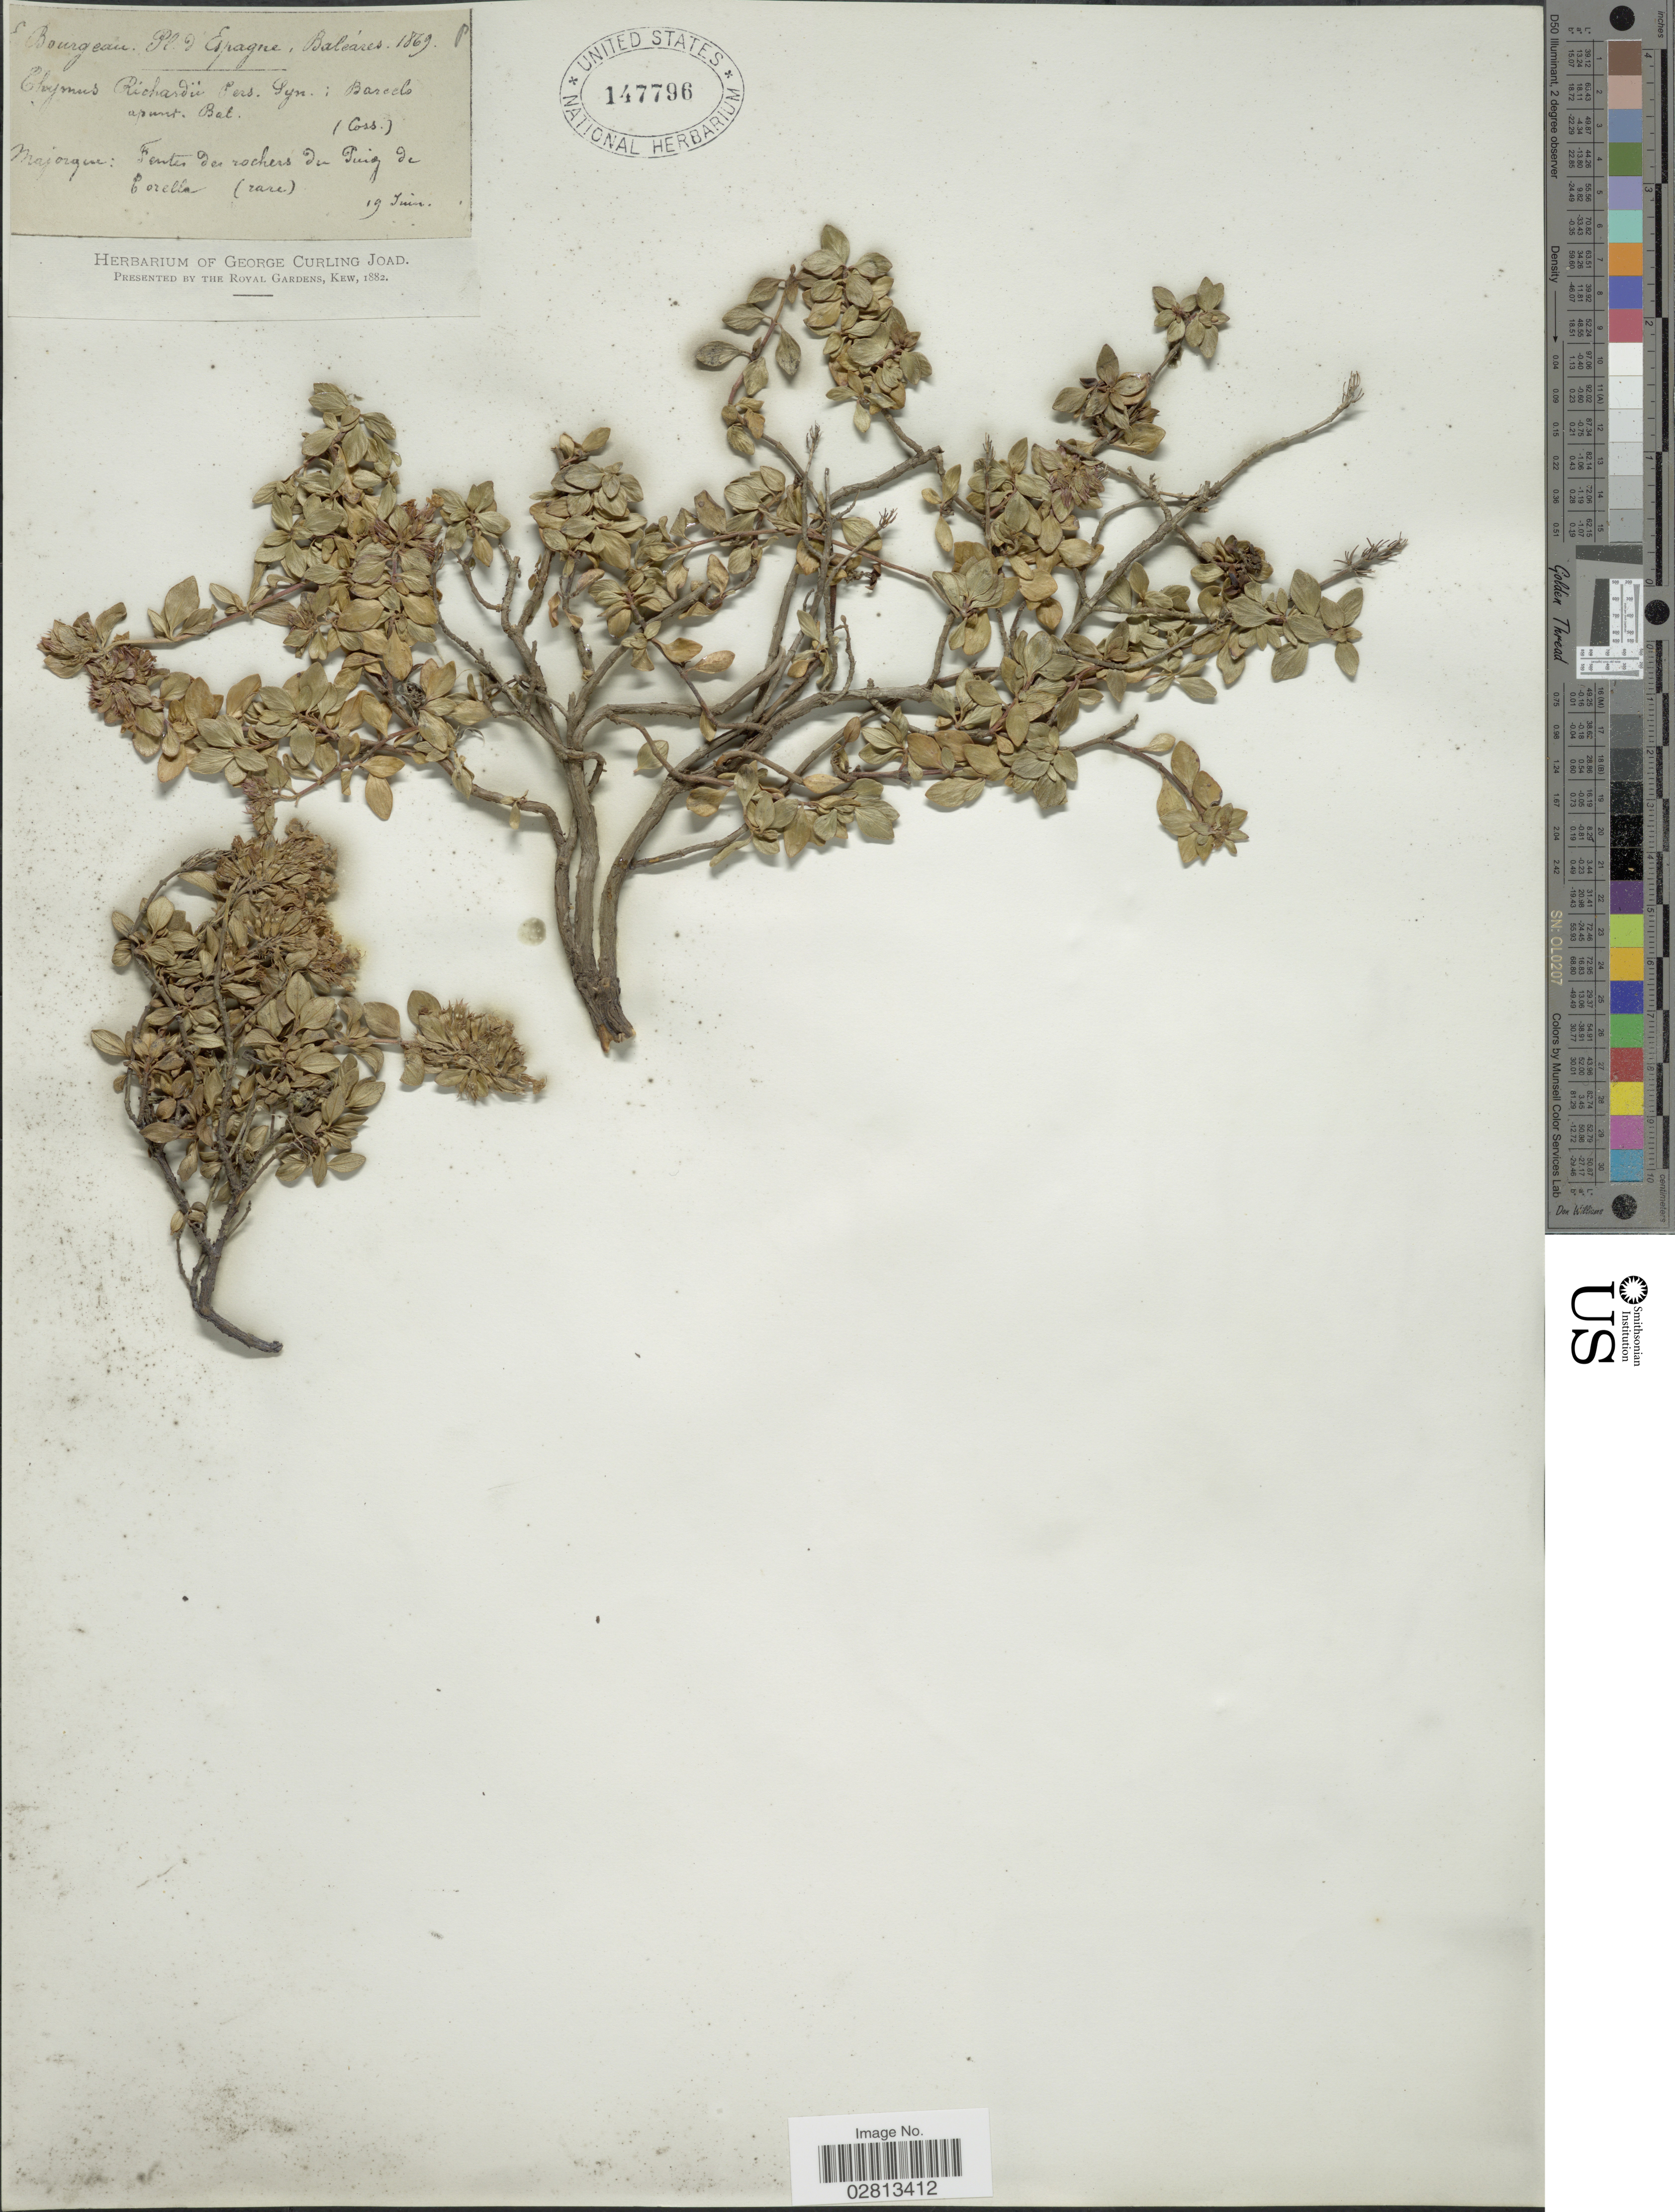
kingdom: Plantae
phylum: Tracheophyta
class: Magnoliopsida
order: Lamiales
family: Lamiaceae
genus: Thymus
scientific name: Thymus richardii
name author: Pers.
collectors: E. Bourgeau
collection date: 1869-06-19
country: Spain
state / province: Islas Baleares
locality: Espagne. Baleares. Majorque: Pentes de rocher du Puig de Torella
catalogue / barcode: US 147796